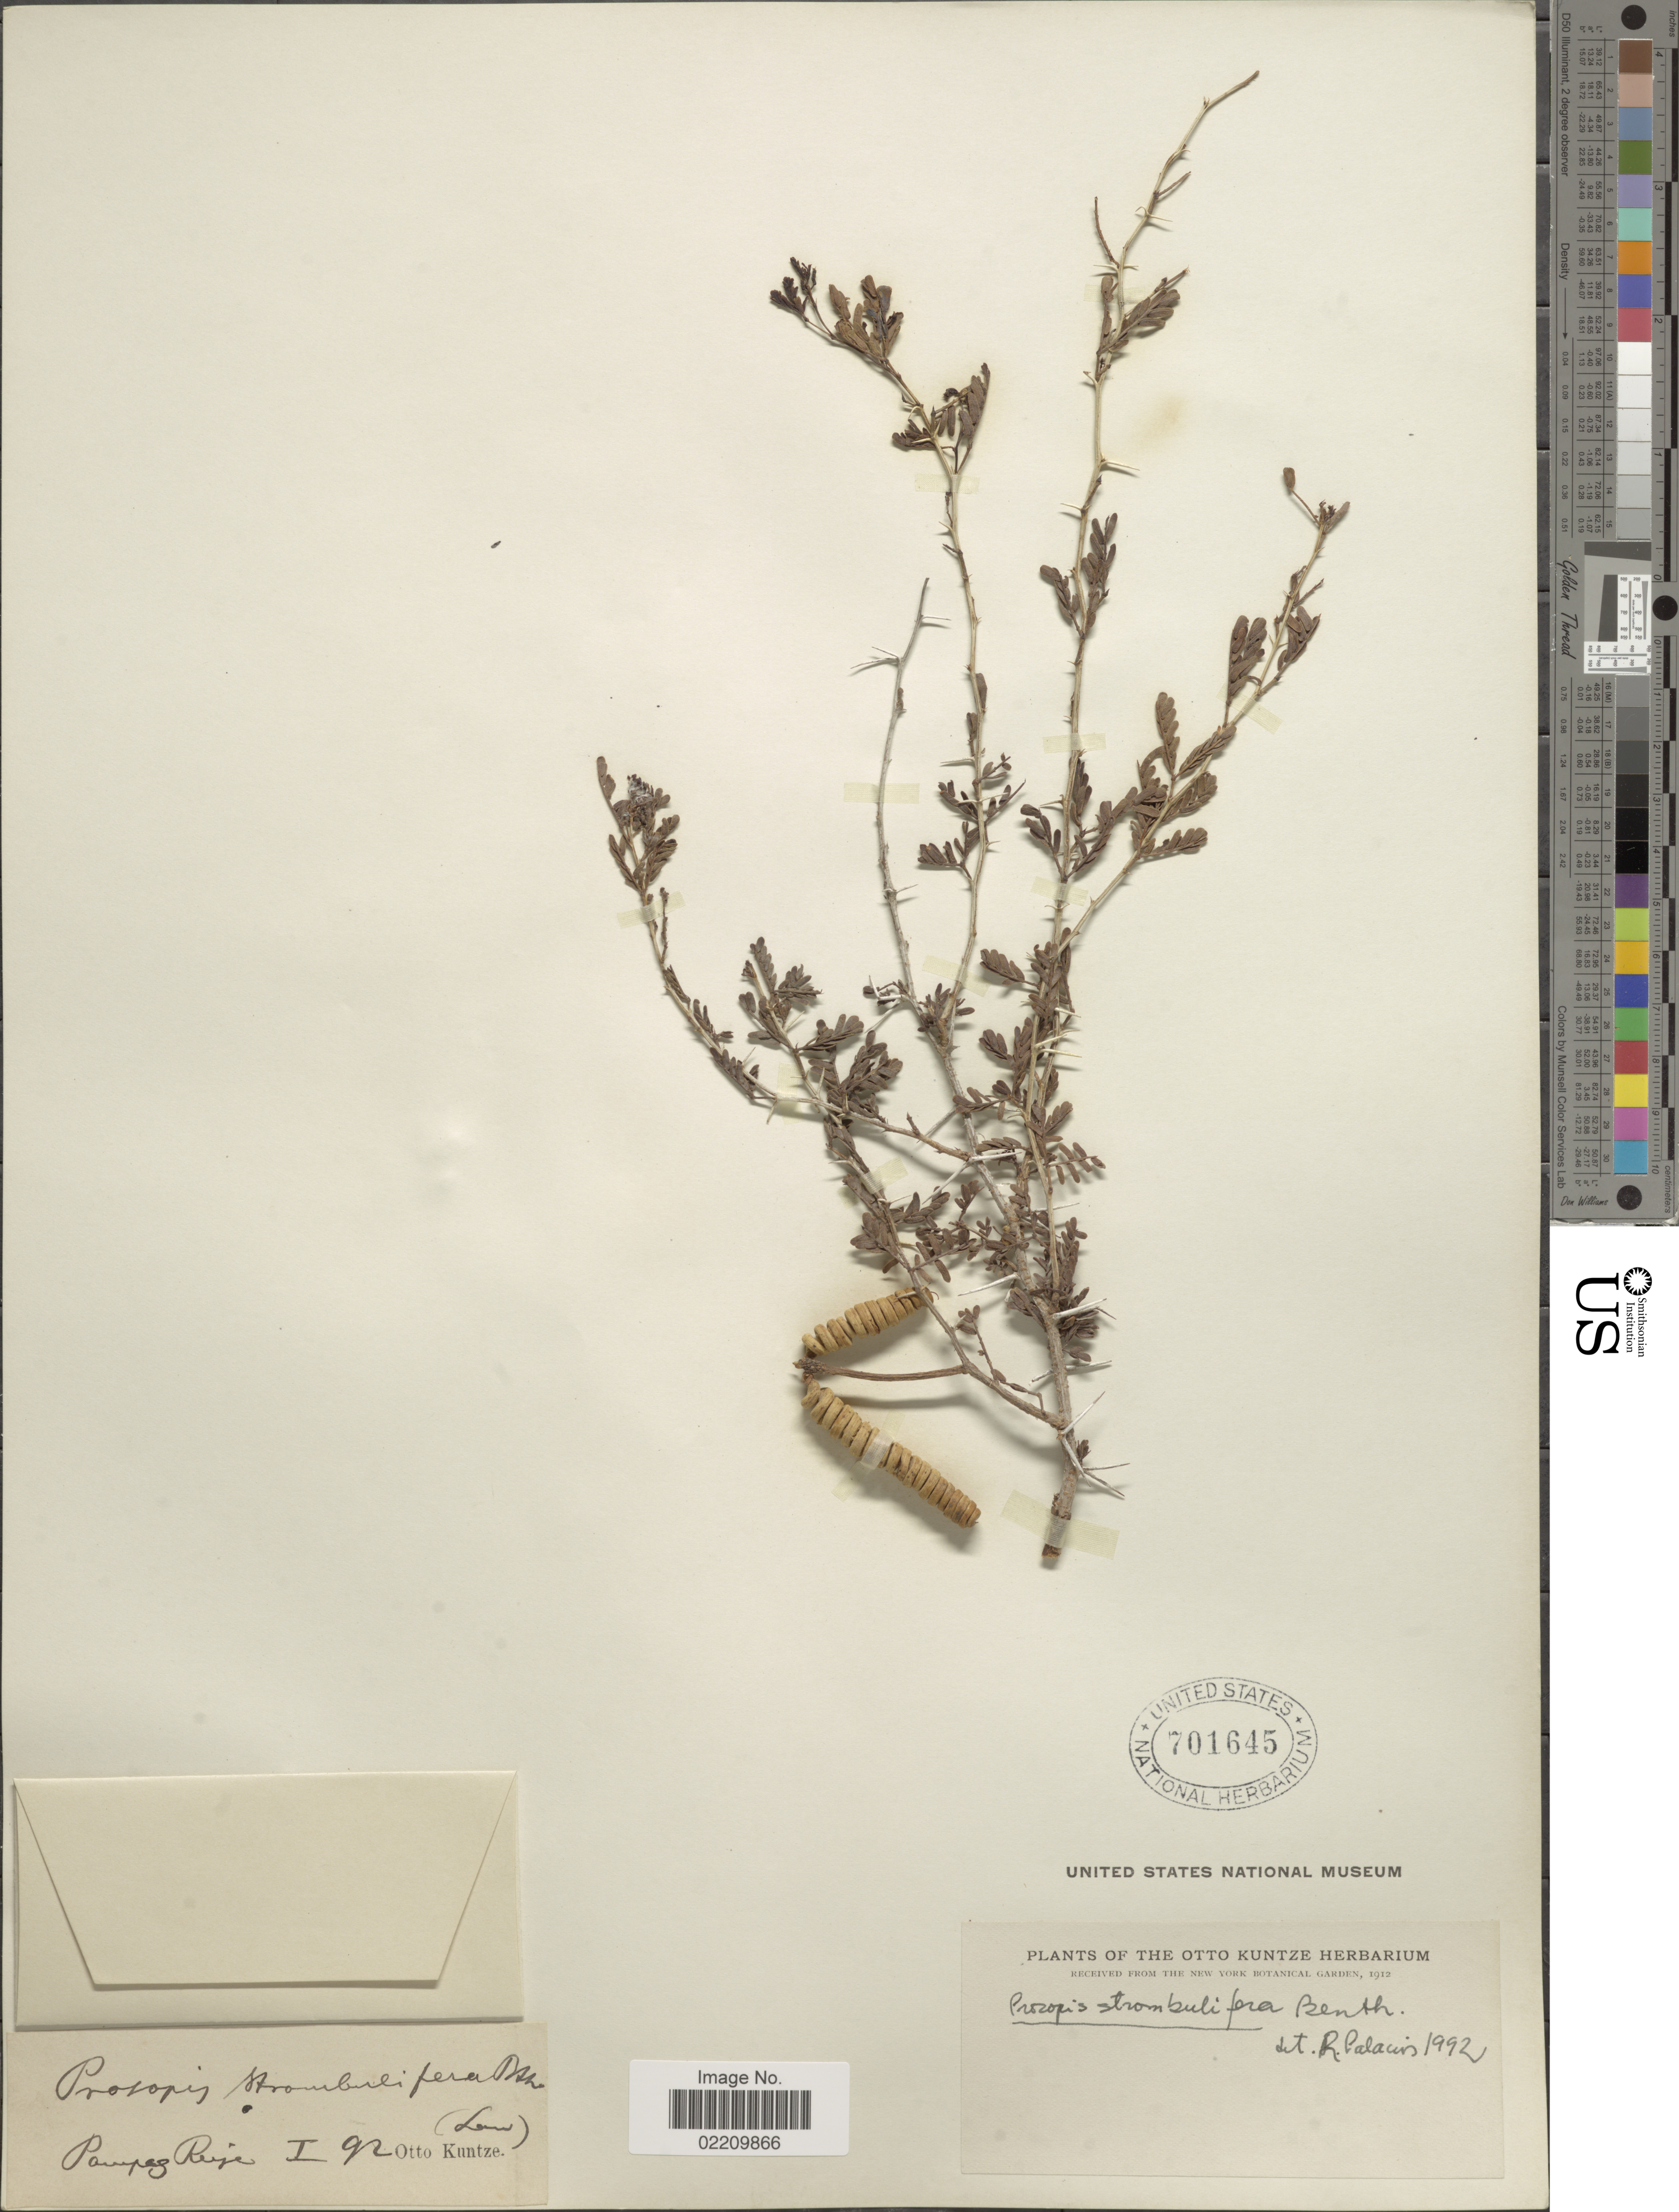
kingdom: Plantae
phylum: Tracheophyta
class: Magnoliopsida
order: Fabales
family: Fabaceae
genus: Strombocarpa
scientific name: Strombocarpa strombulifera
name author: (Lam.) A. Gray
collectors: C.E.O. Kuntze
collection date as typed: Transcribed d/m/y: /1/92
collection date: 1892-01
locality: Pampaz Reize. [interpreted]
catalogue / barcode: US 701645